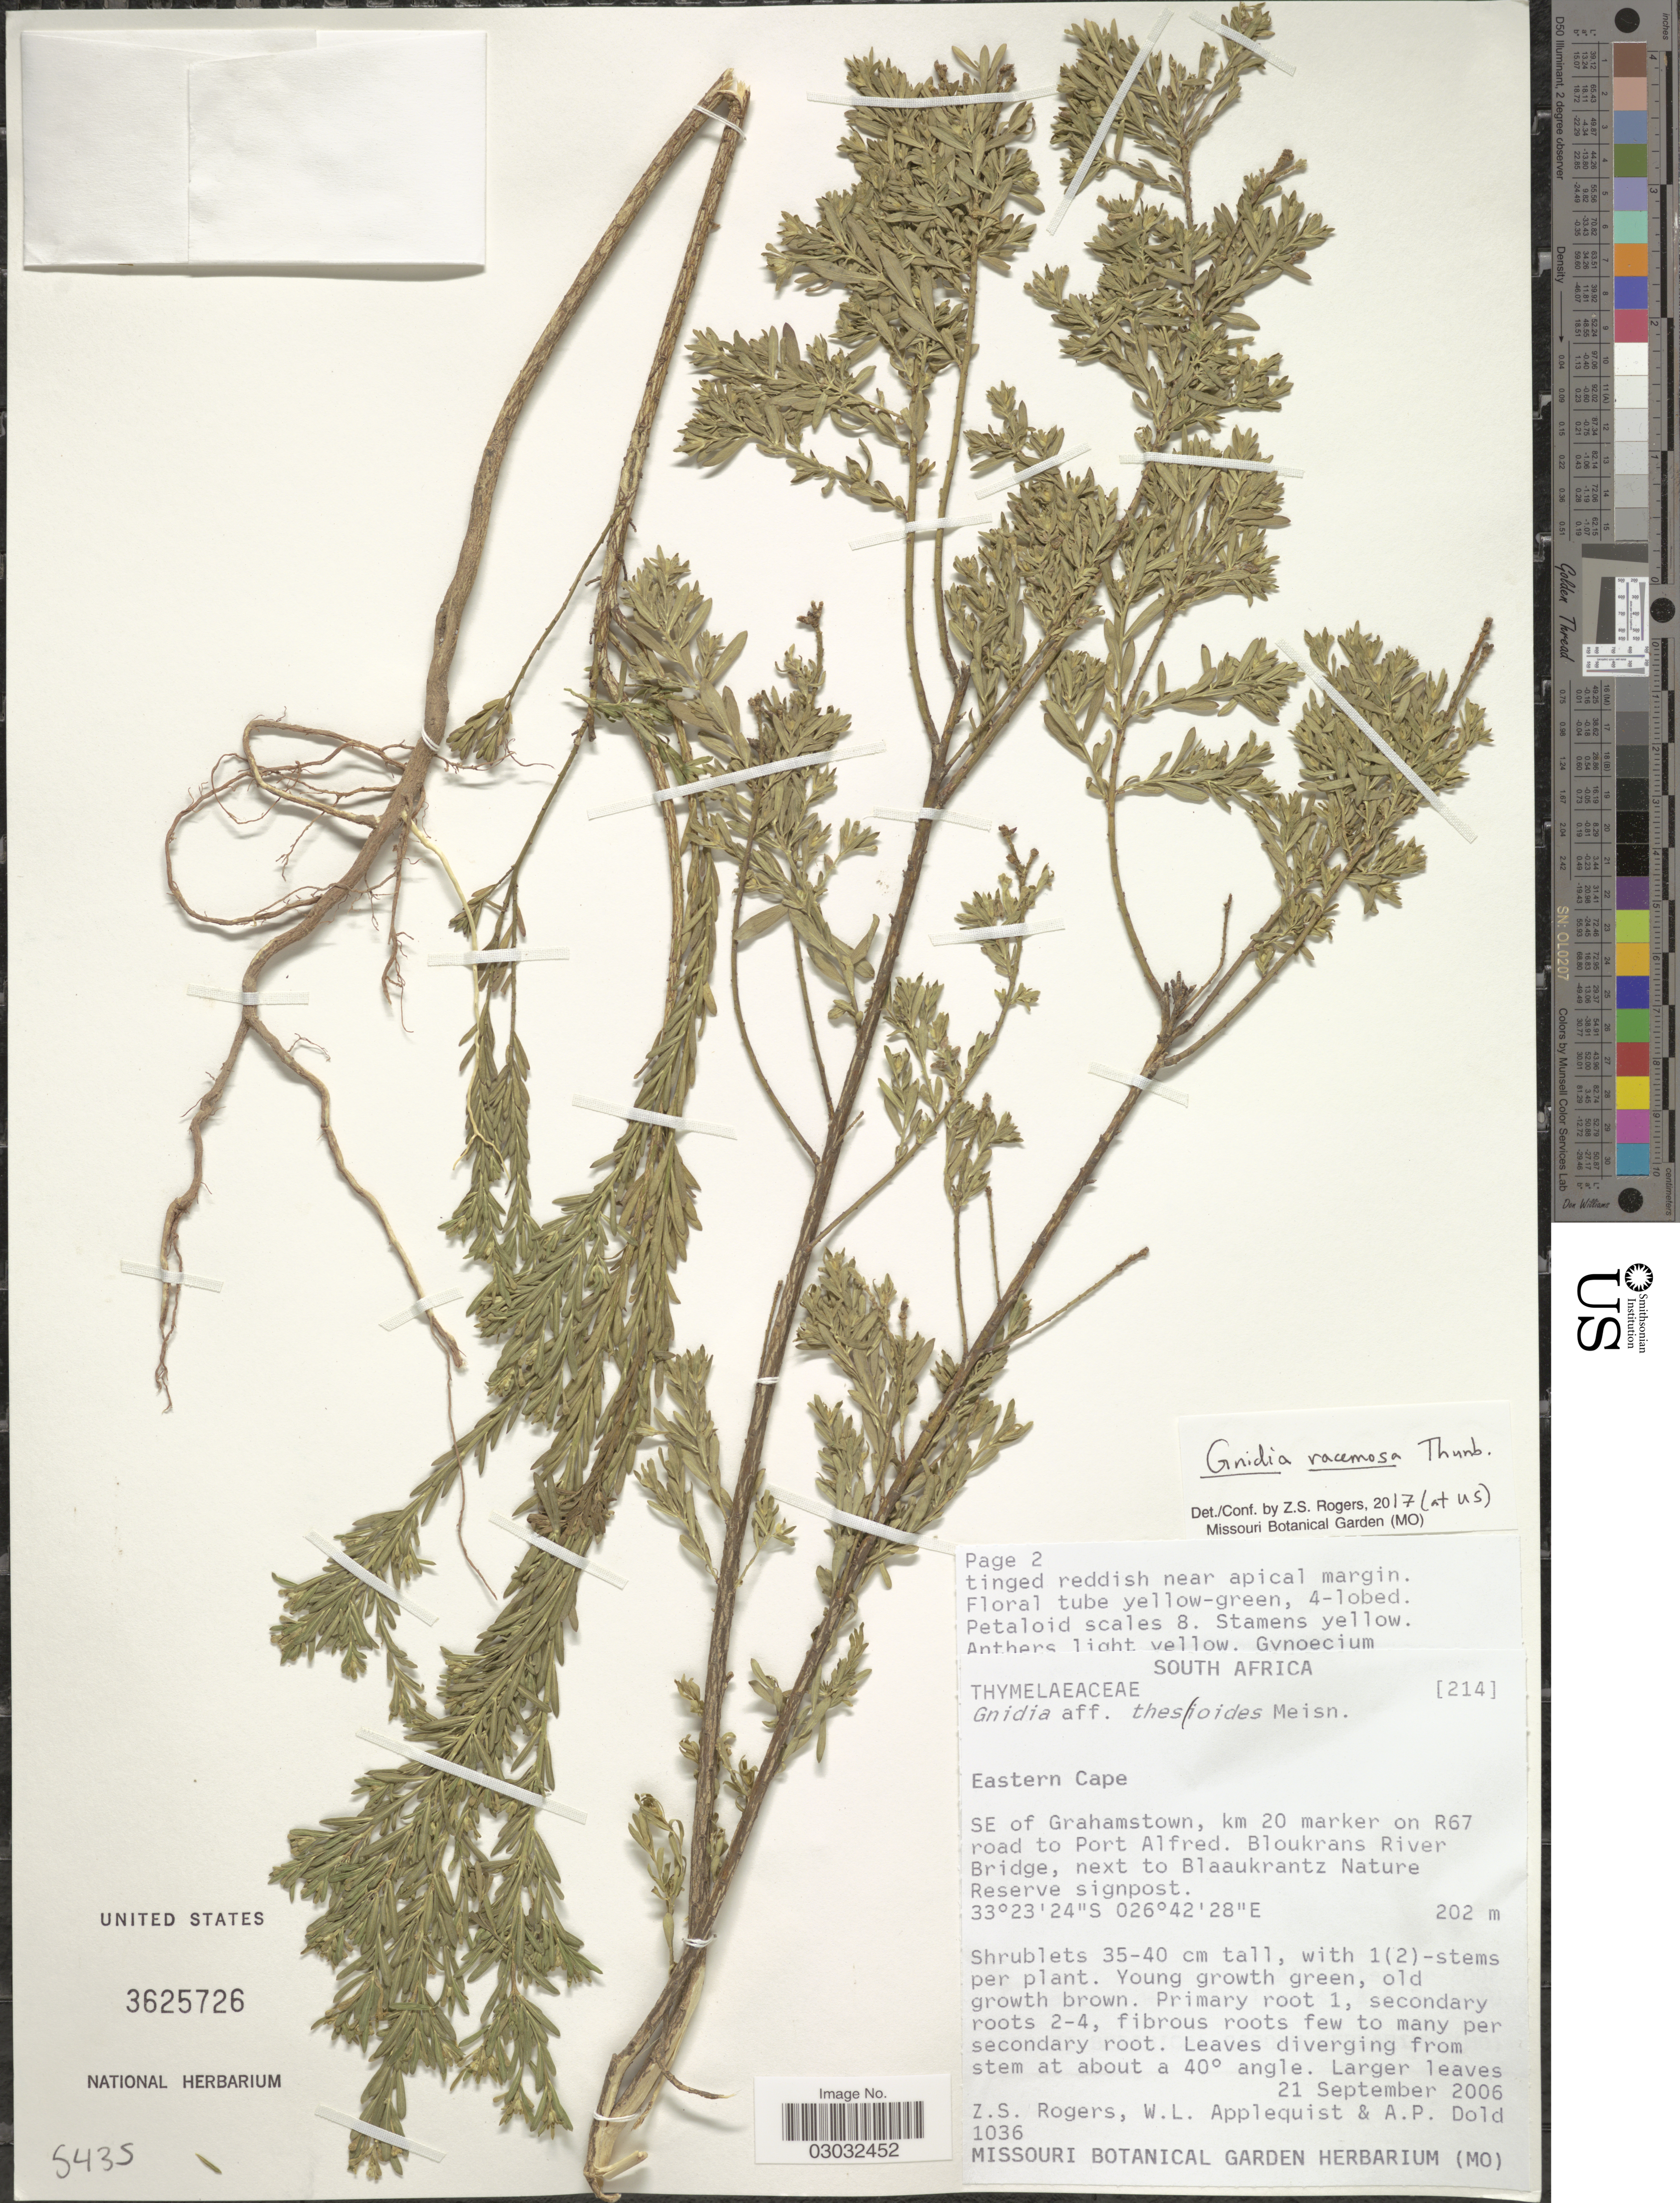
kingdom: Plantae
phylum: Tracheophyta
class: Magnoliopsida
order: Malvales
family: Thymelaeaceae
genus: Gnidia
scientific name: Gnidia racemosa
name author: Thunb.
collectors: Z. S. Rogers, W. Applequist & A. P. Dold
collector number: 1036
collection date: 2006-09-21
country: South Africa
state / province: Eastern Cape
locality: SE of Grahamstown, km 20 marker on R67 road to Port Alfred. Bloukrans River Bridge, next to Blaaukrantz Nature Reserve signpost.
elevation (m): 202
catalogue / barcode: US 3625726